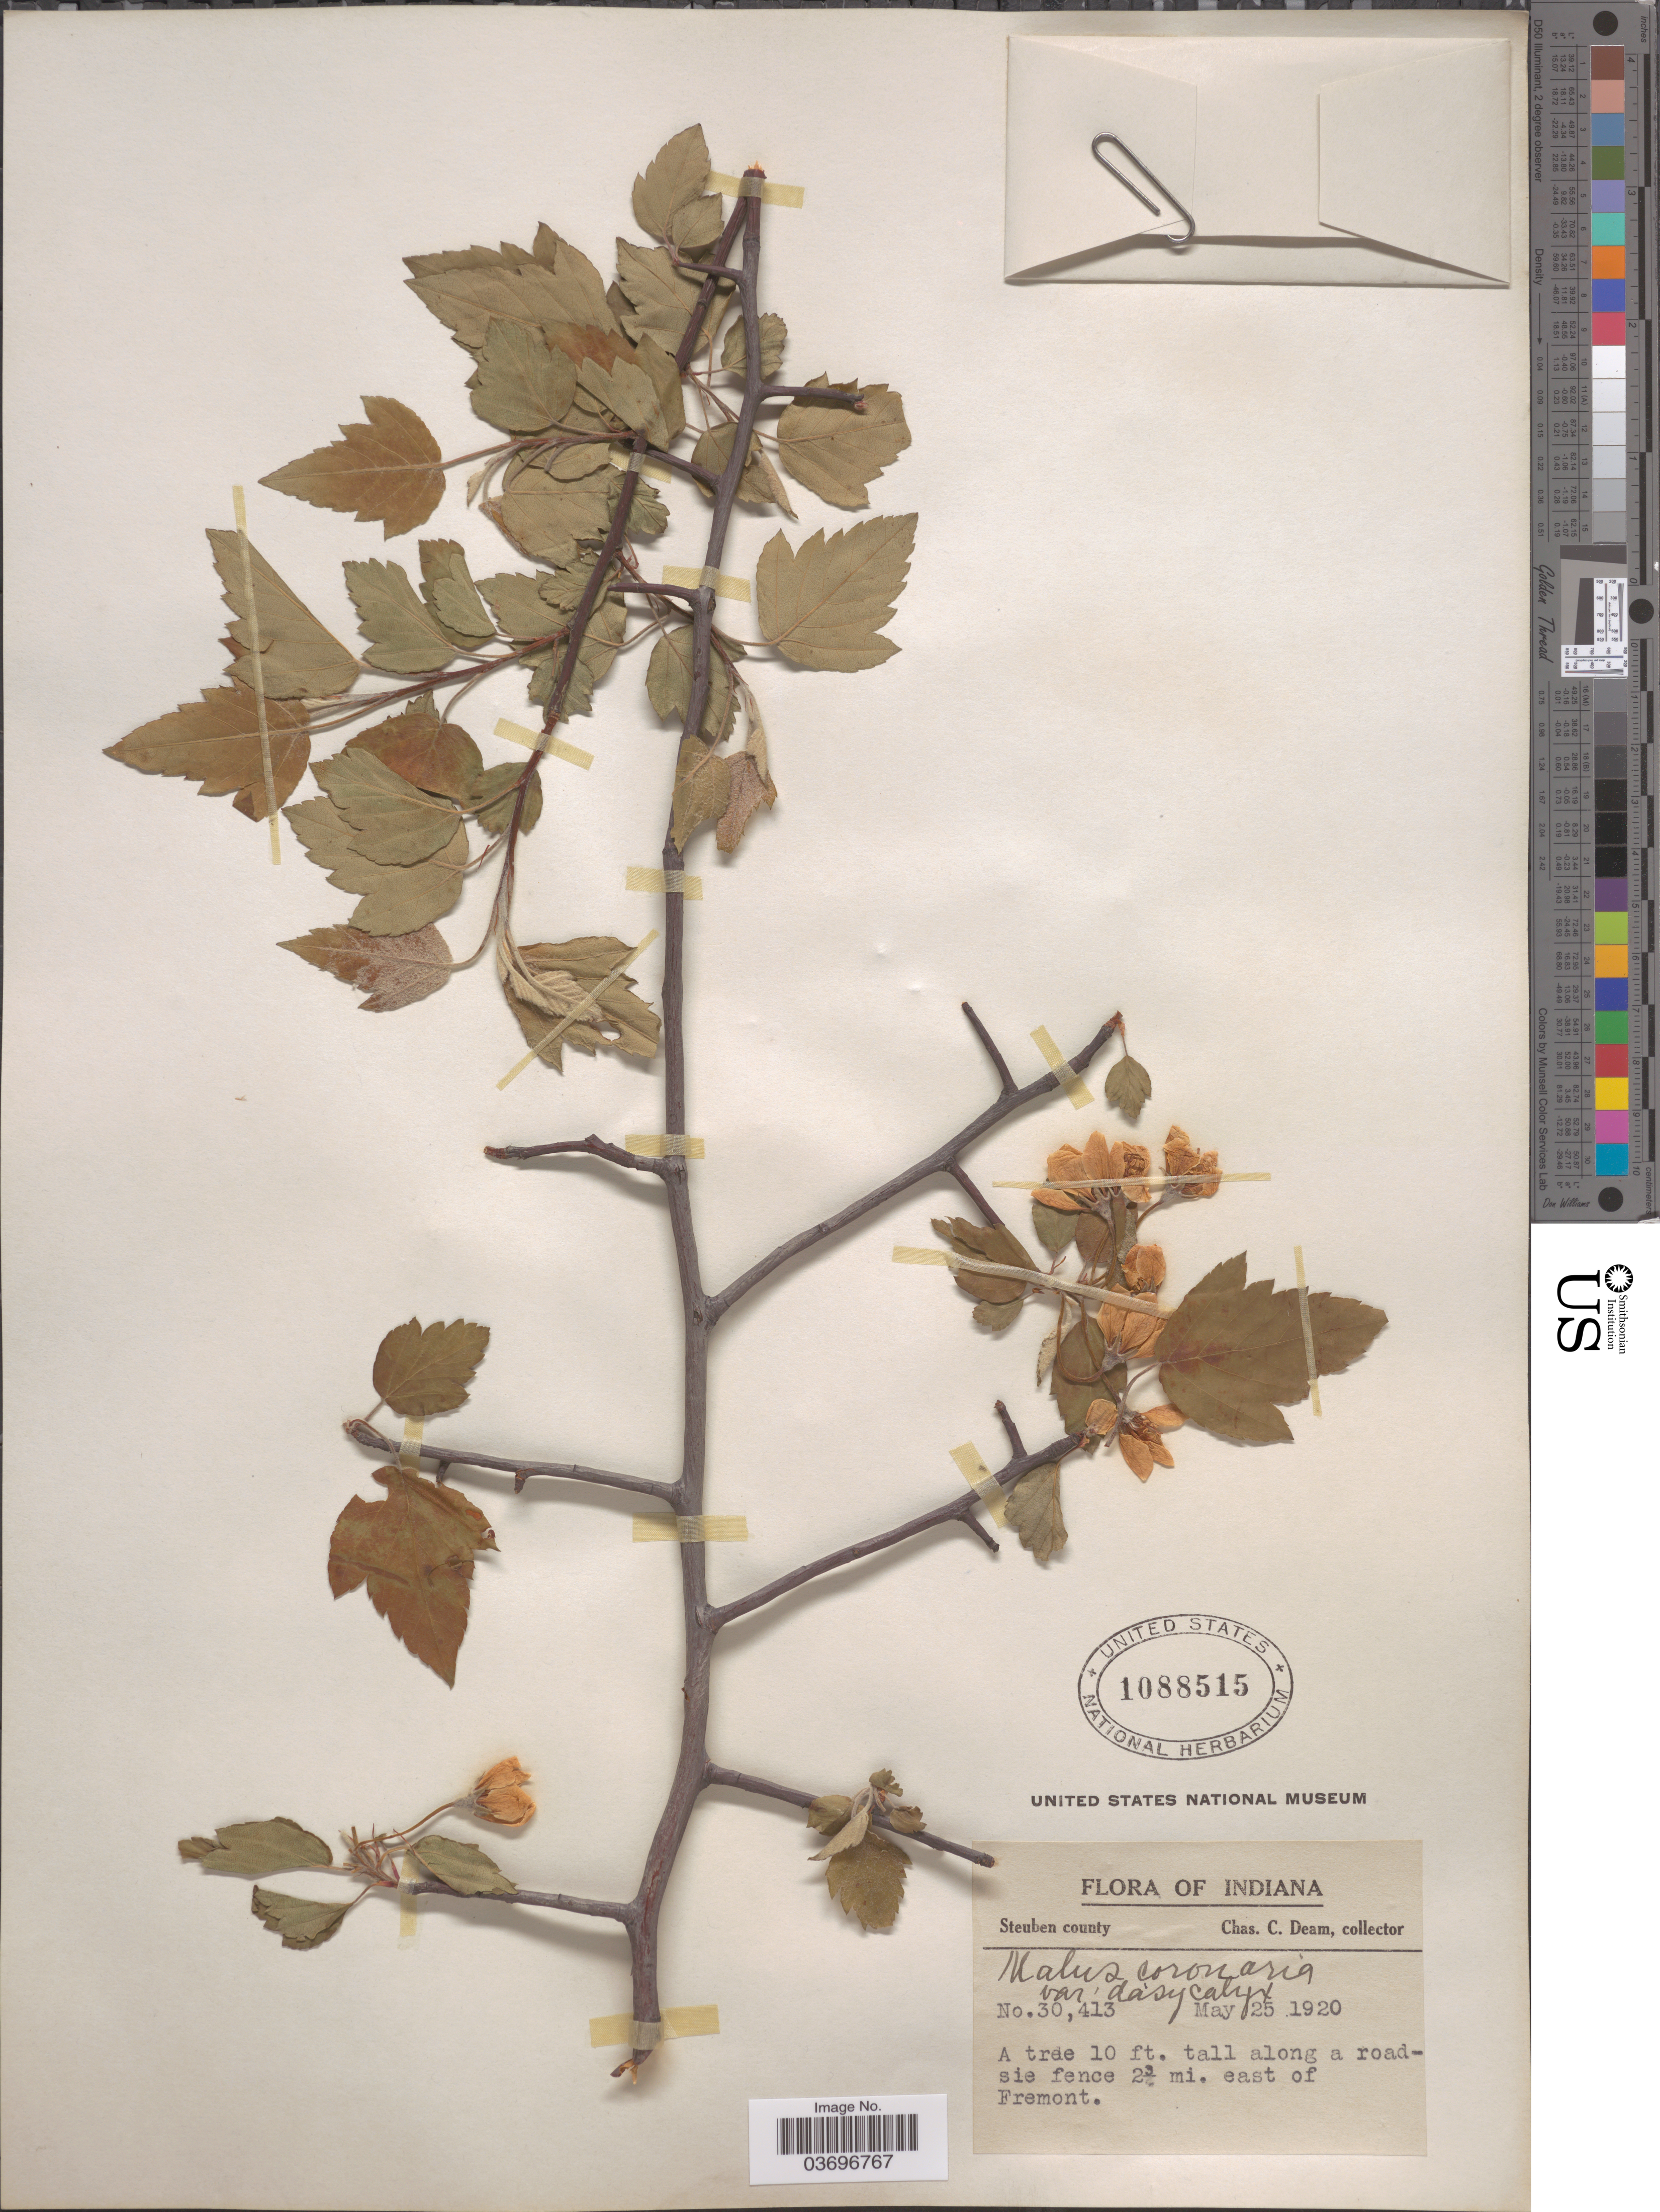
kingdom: Plantae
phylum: Tracheophyta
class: Magnoliopsida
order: Rosales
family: Rosaceae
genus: Malus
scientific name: Malus coronaria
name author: (L.) Mill.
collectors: C. C. Deam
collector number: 30413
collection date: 1920-05-25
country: United States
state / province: Indiana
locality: Steuben county. Along a roadsie fence 2¾ mi. east of Fremont.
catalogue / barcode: US 1088515